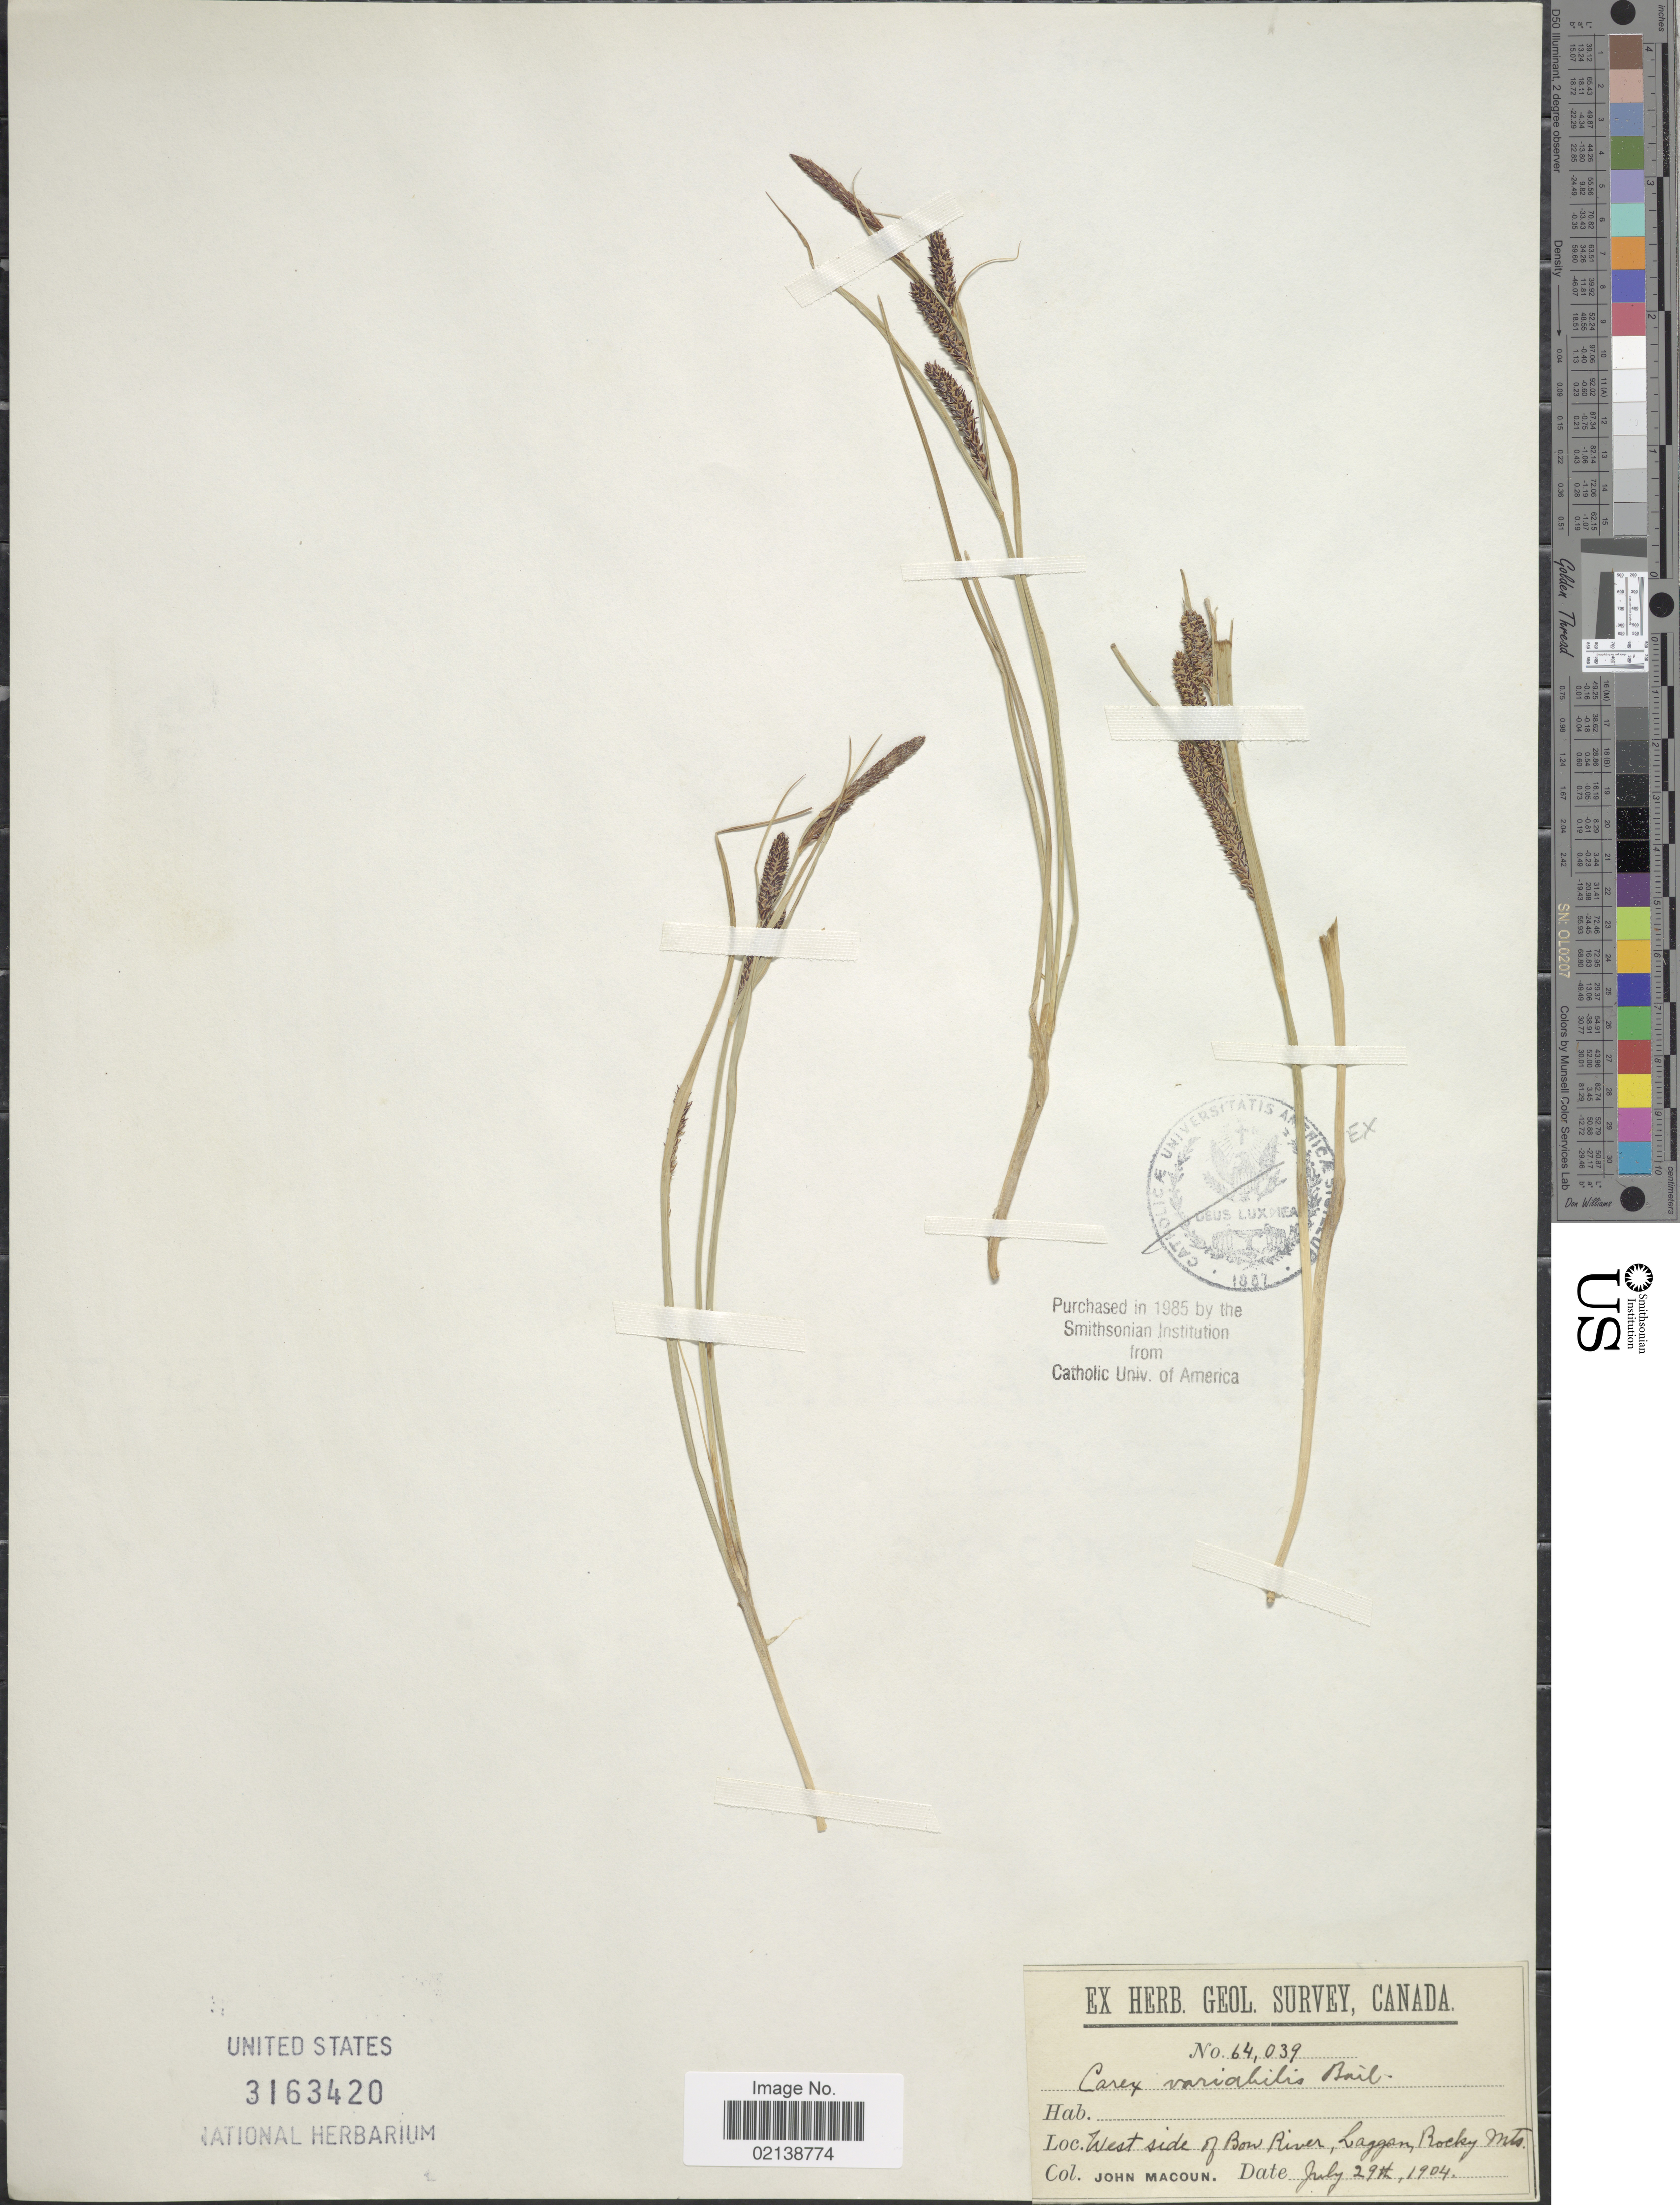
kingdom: Plantae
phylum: Tracheophyta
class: Liliopsida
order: Poales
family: Cyperaceae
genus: Carex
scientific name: Carex aquatilis var. aquatilis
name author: Wahlenb.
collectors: J. Macoun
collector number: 64039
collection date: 1904-07-29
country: Canada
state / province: Alberta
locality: West side of Bow River, Laggan, Rocky Mts.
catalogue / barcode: US 3163420